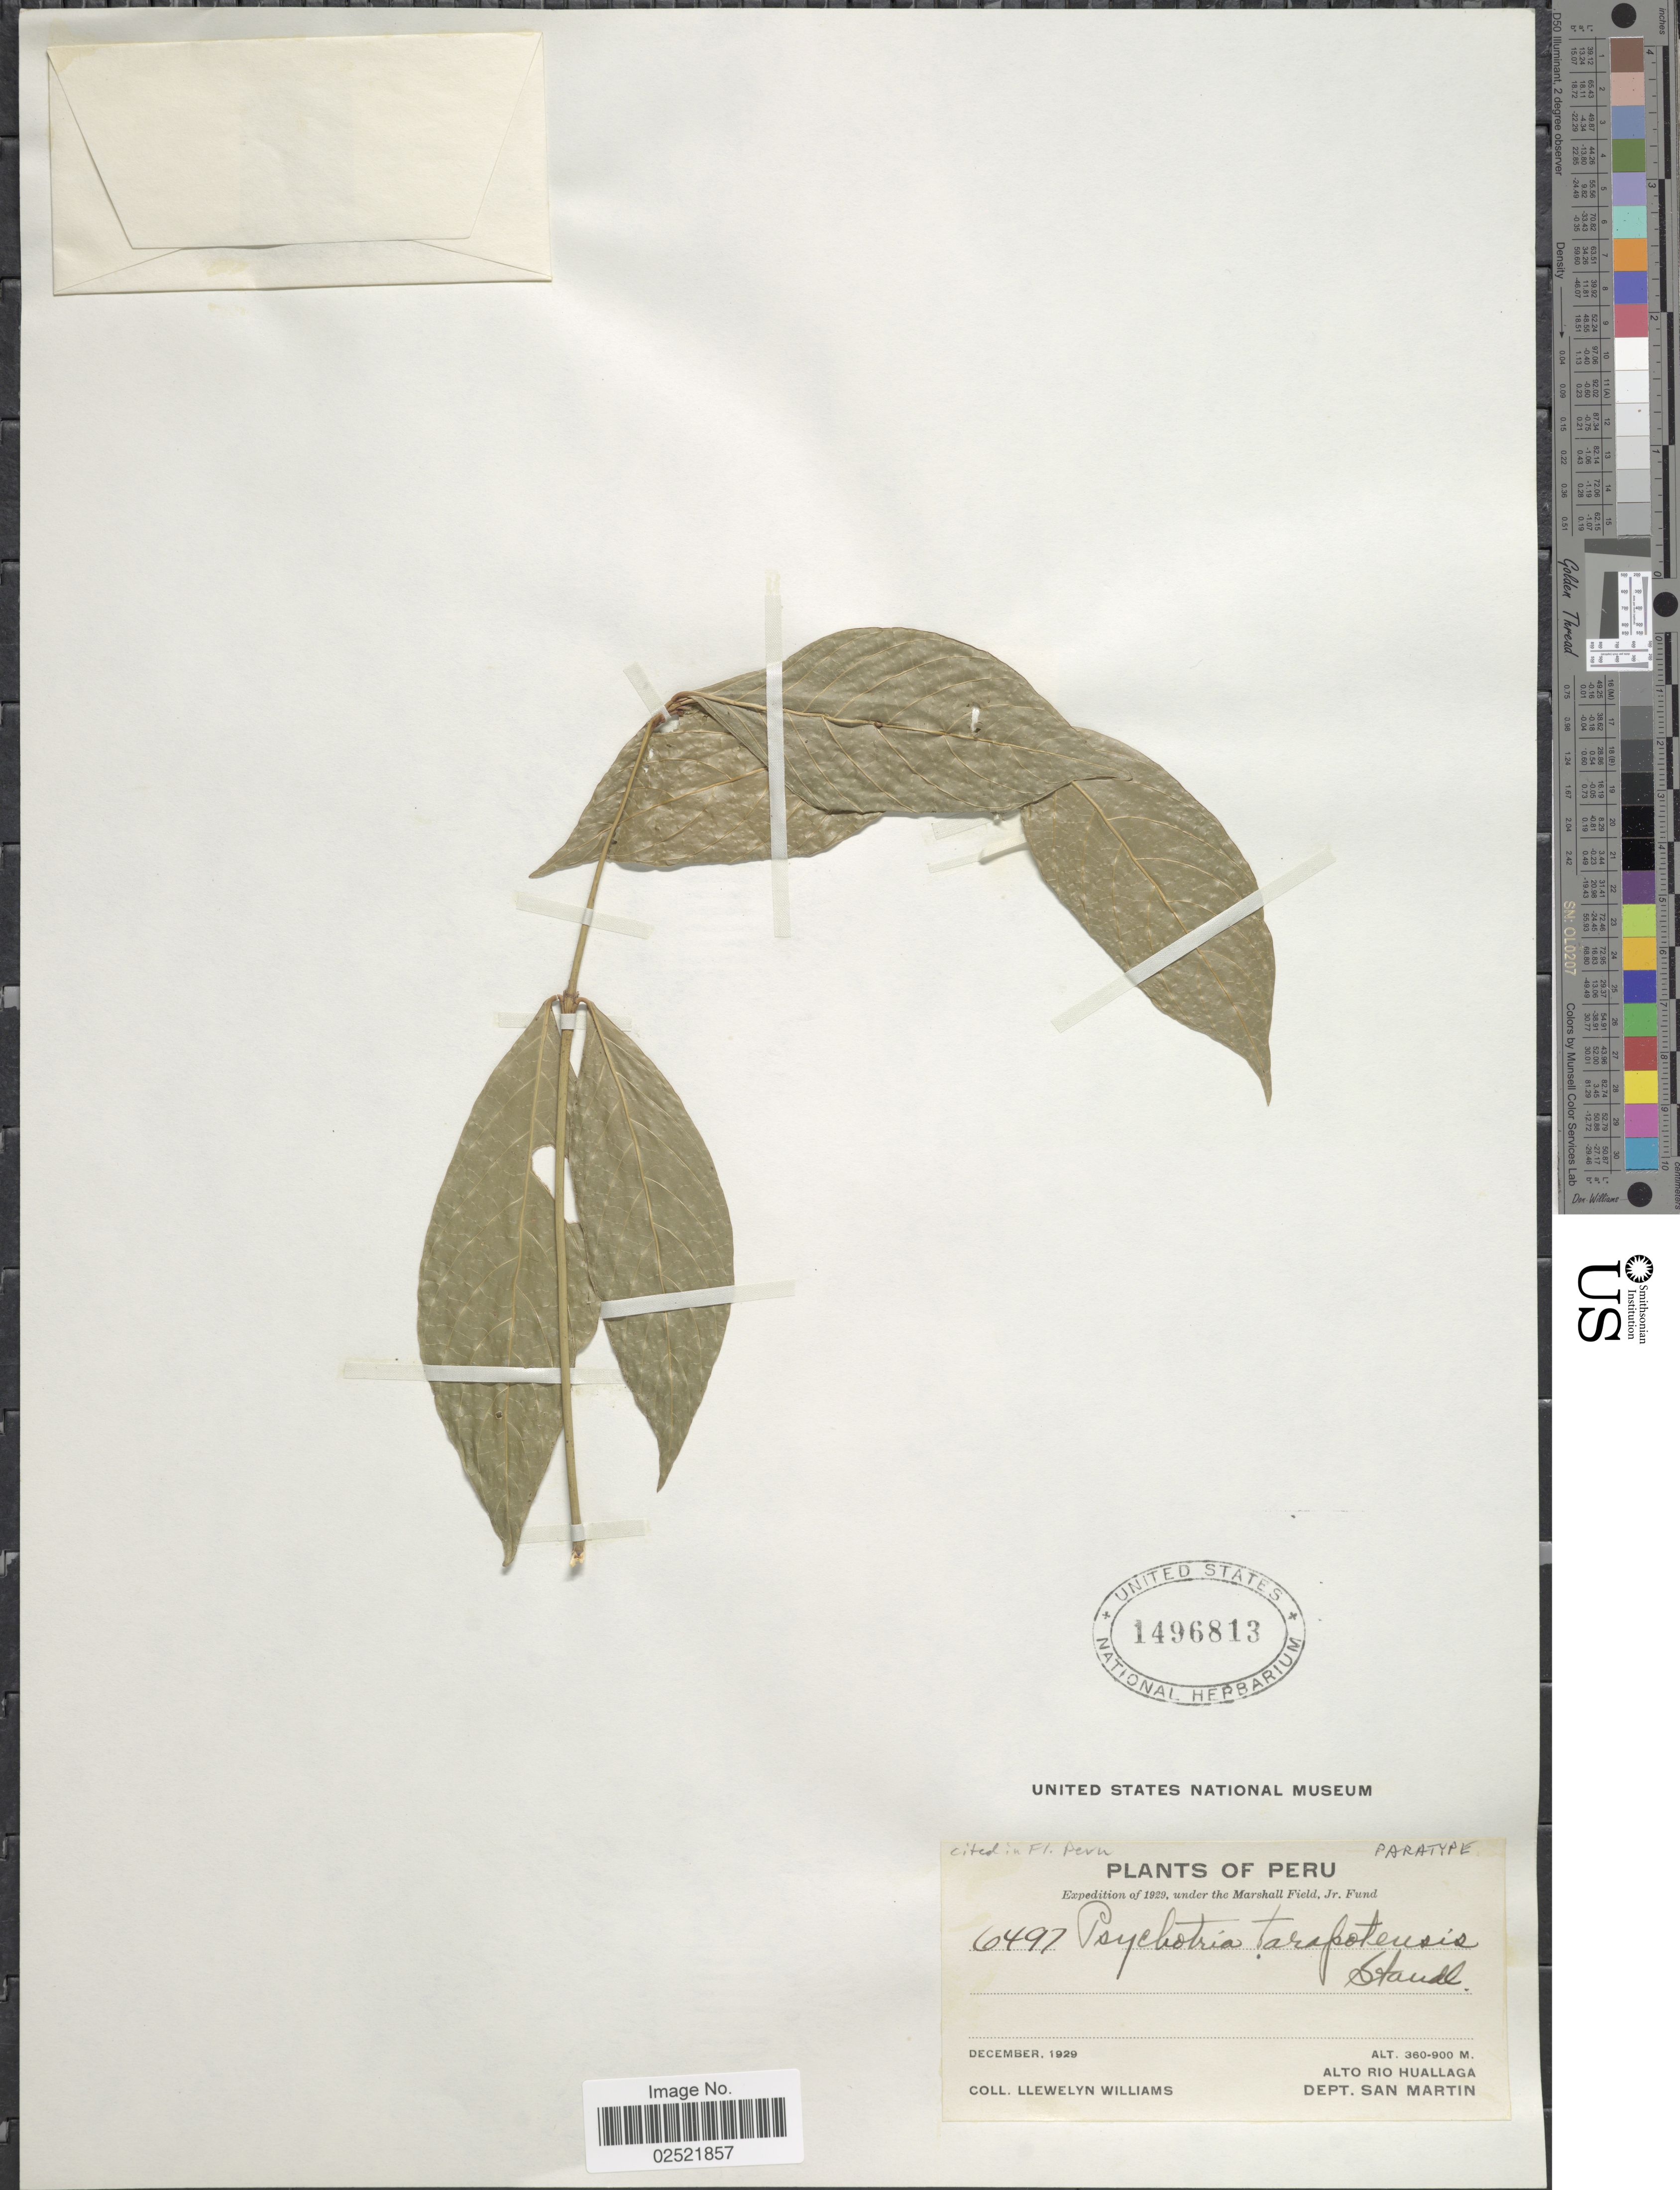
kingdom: Plantae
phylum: Tracheophyta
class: Magnoliopsida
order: Gentianales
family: Rubiaceae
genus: Psychotria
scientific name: Psychotria tarapotensis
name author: Standl.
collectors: Ll. Williams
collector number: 6497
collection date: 1929-12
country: Peru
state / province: San Martín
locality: Alto Rio Huallaga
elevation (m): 360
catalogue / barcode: US 1496813